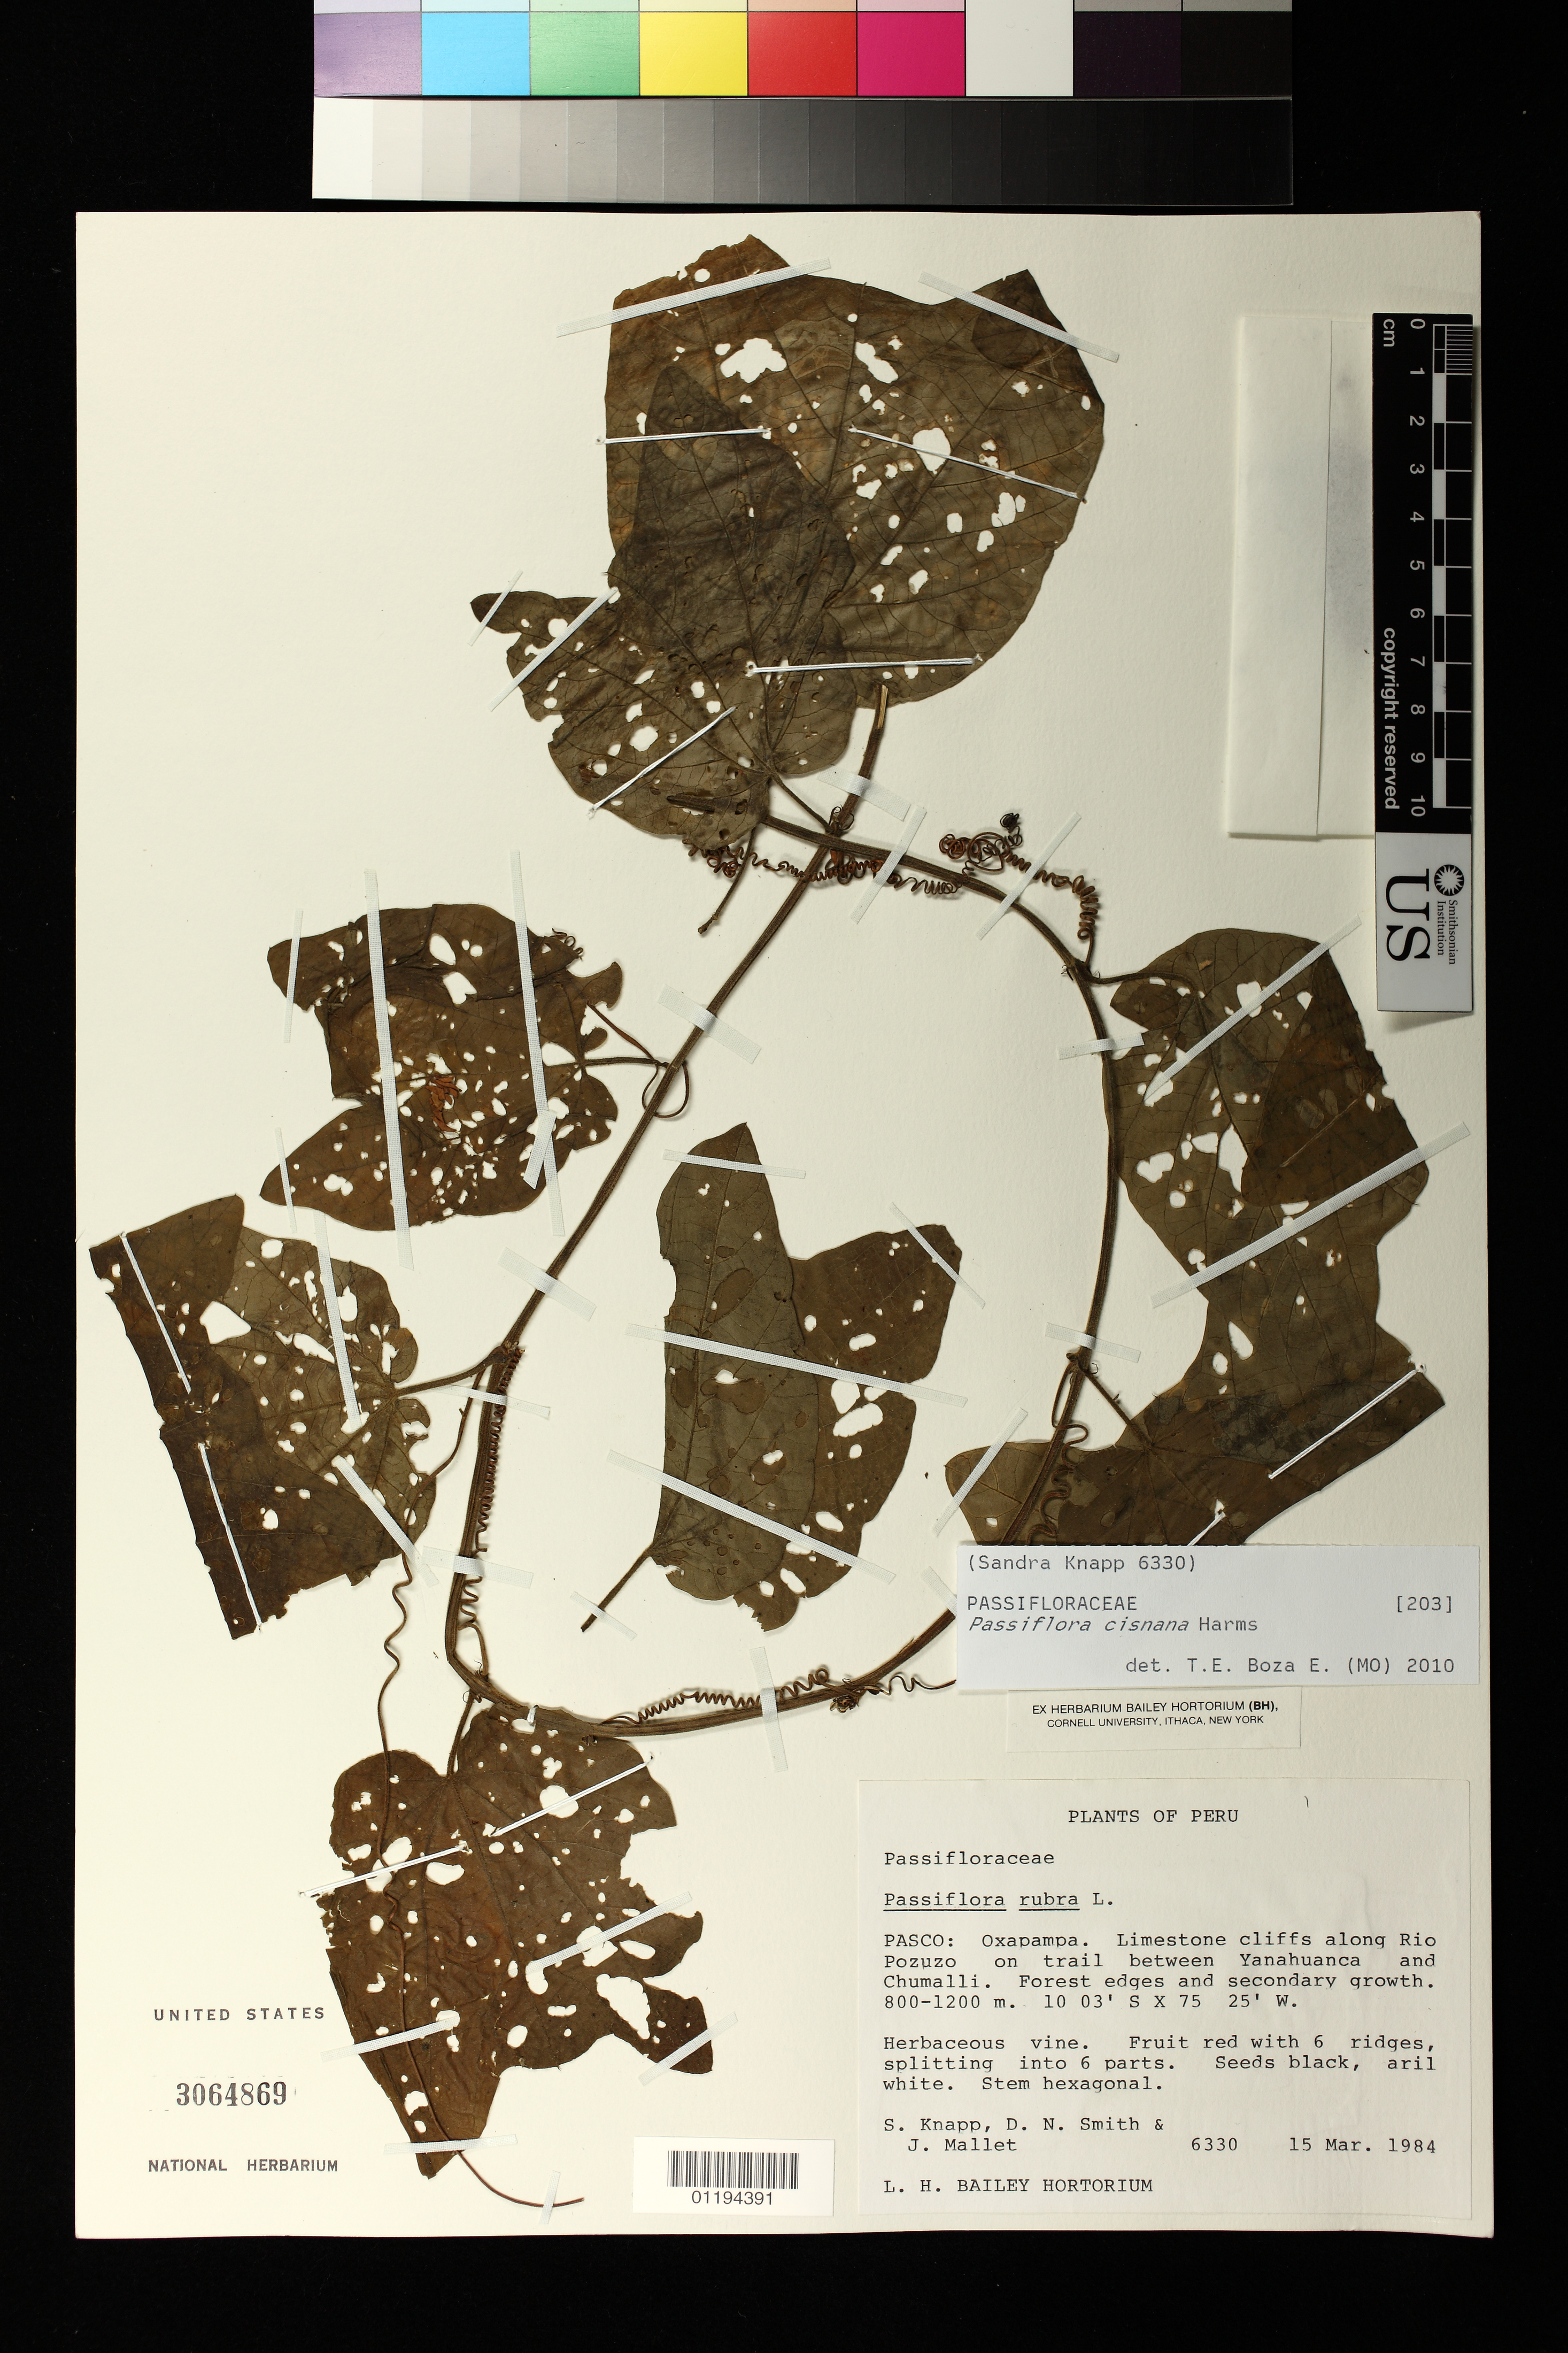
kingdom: Plantae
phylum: Tracheophyta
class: Magnoliopsida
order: Malpighiales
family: Passifloraceae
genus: Passiflora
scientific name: Passiflora cisnana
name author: Harms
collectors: S. Knapp, D. Smith & J. Mallet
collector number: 6330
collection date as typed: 15 Mar 1984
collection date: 1984-03-15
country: Peru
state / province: Pasco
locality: PASCO: Oxapampa. Limestone cliffs along Rio Pozuzo on trail between Yanahuanca and Chumalli.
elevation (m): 800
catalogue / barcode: US 3064869